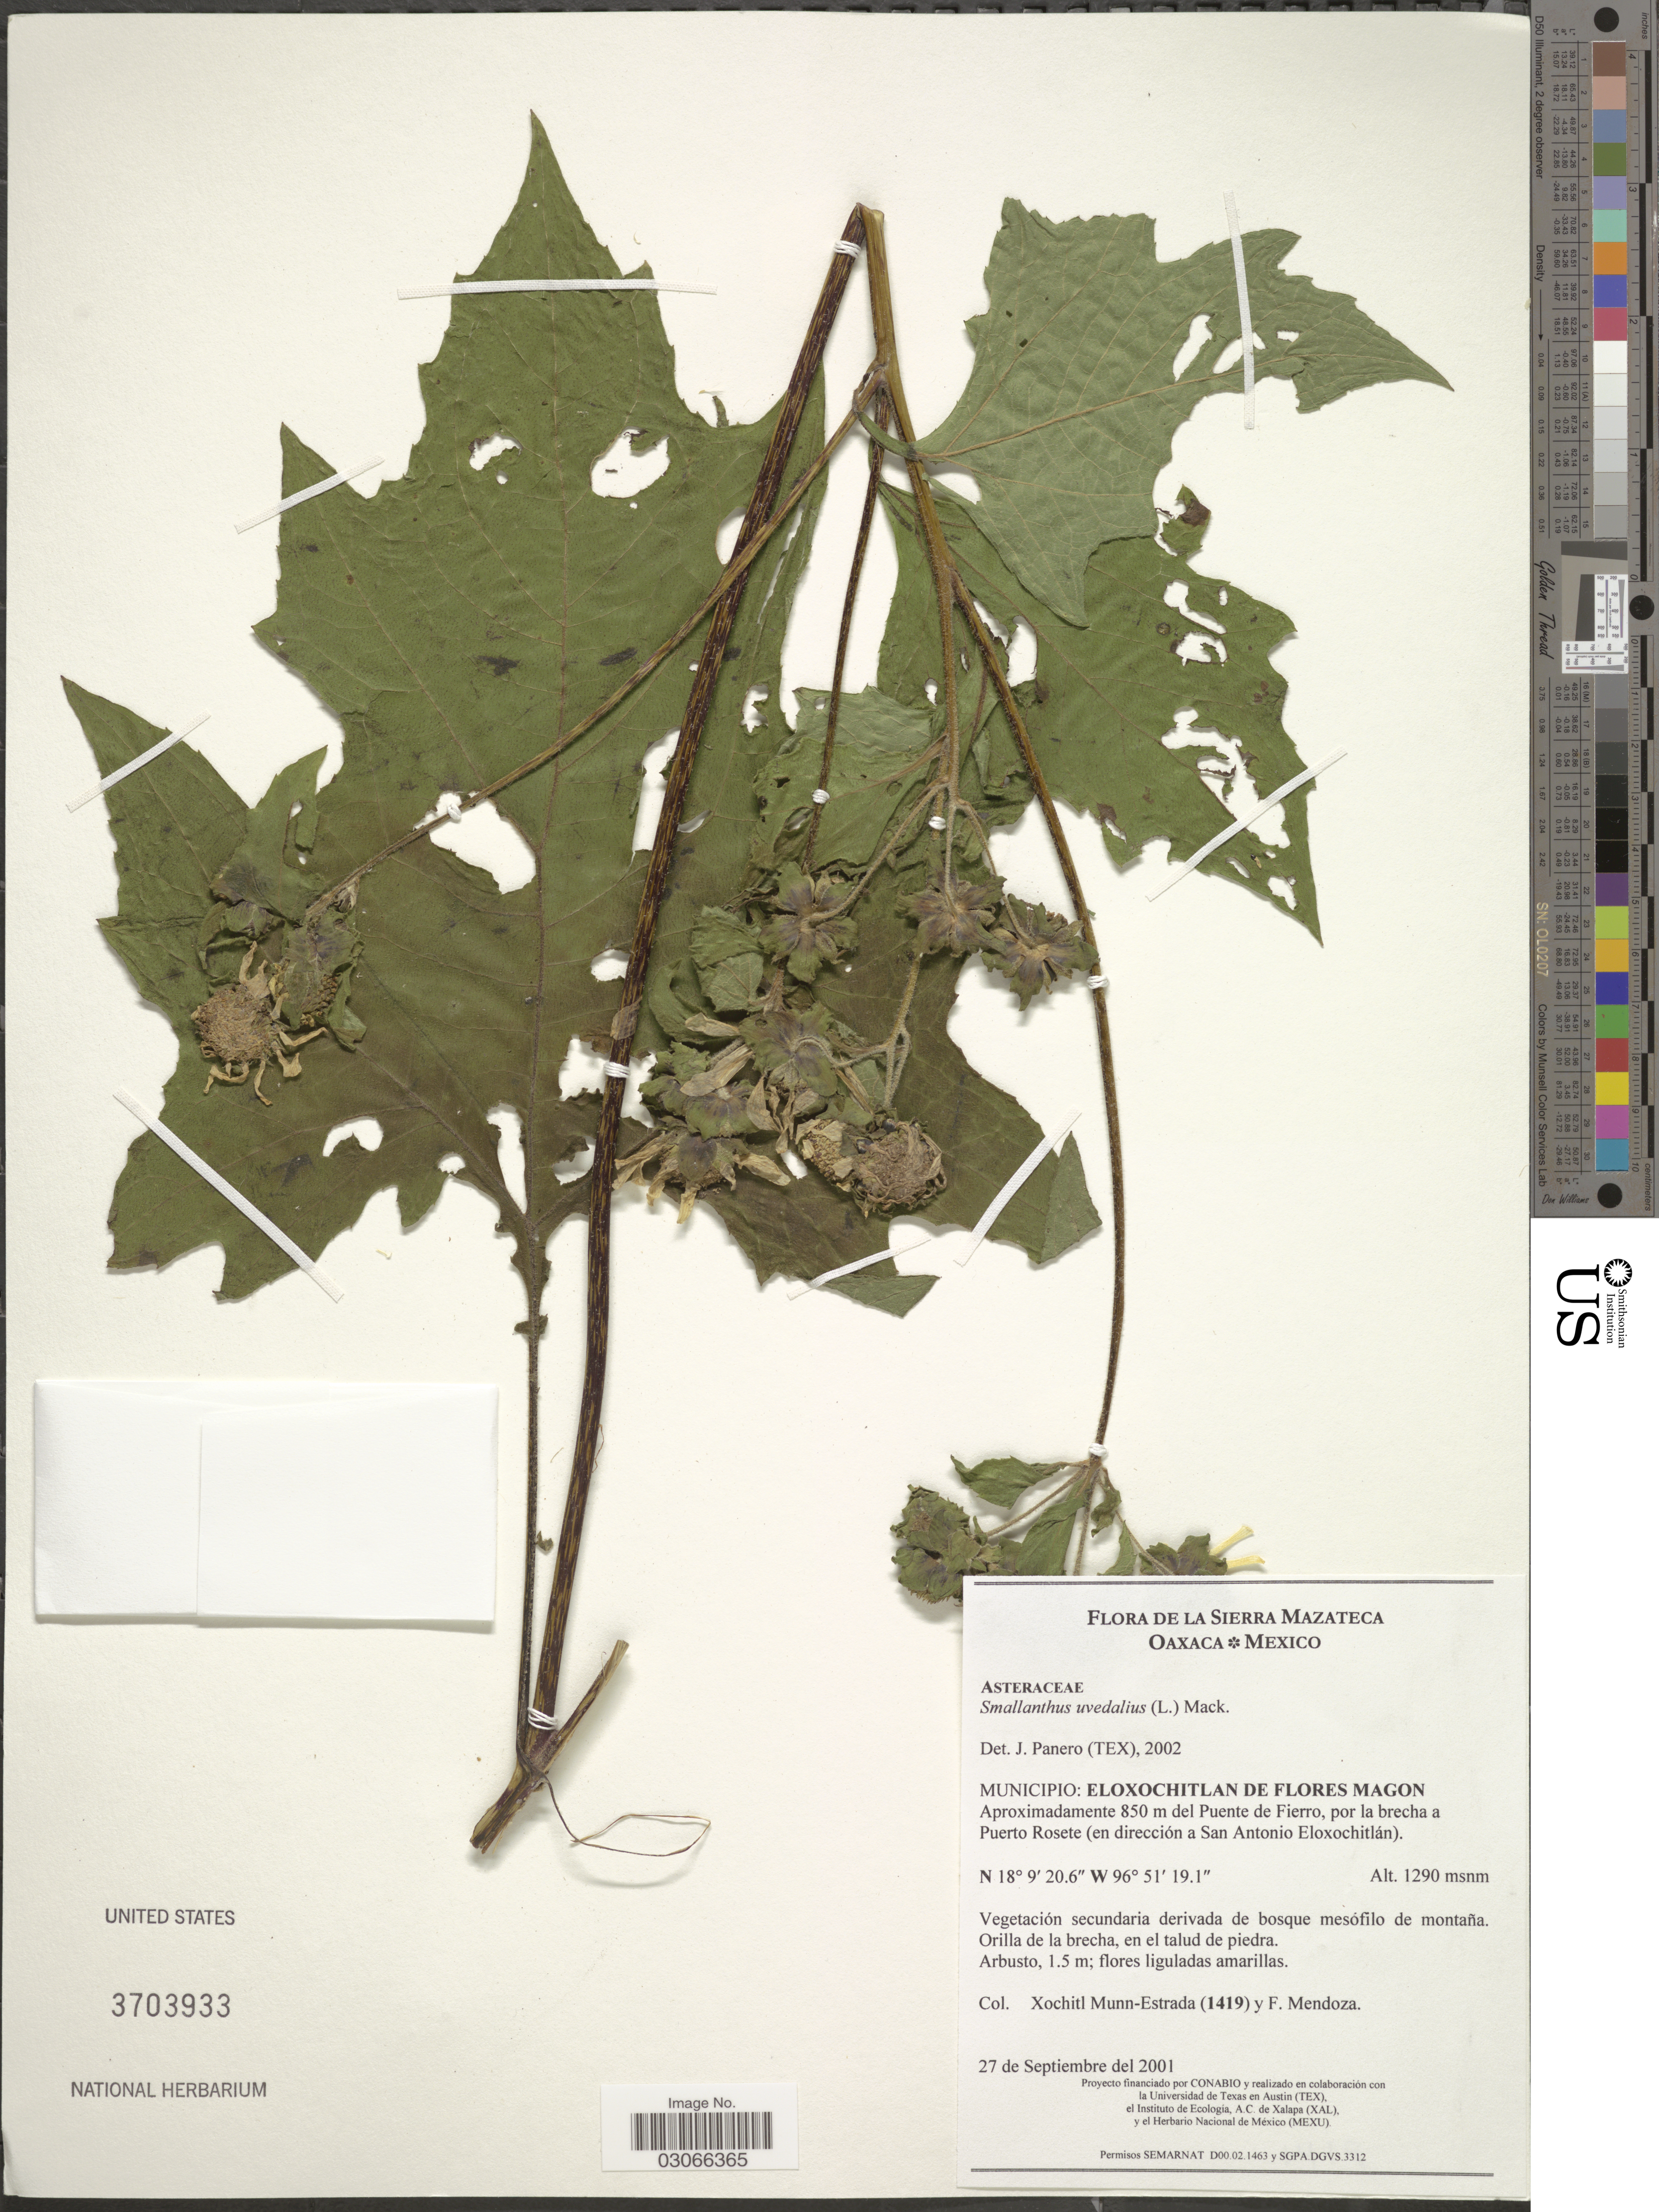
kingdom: Plantae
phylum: Tracheophyta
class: Magnoliopsida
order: Asterales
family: Asteraceae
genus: Smallanthus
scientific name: Smallanthus uvedalia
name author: (L.) Mack. ex Mack.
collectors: X. Munn-Estrada & F. Mendoza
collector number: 1419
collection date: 2001-09-27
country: Mexico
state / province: Oaxaca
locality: La Sierra Mazateca. Municipio: Eloxochitlan de Flores Magon. Aproximadamente 850 m del Puente de Fierro, por la brecha a Puerto Rosete (en dirección a San Antonio Eloxochitlán).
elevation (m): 1290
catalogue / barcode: US 3703933